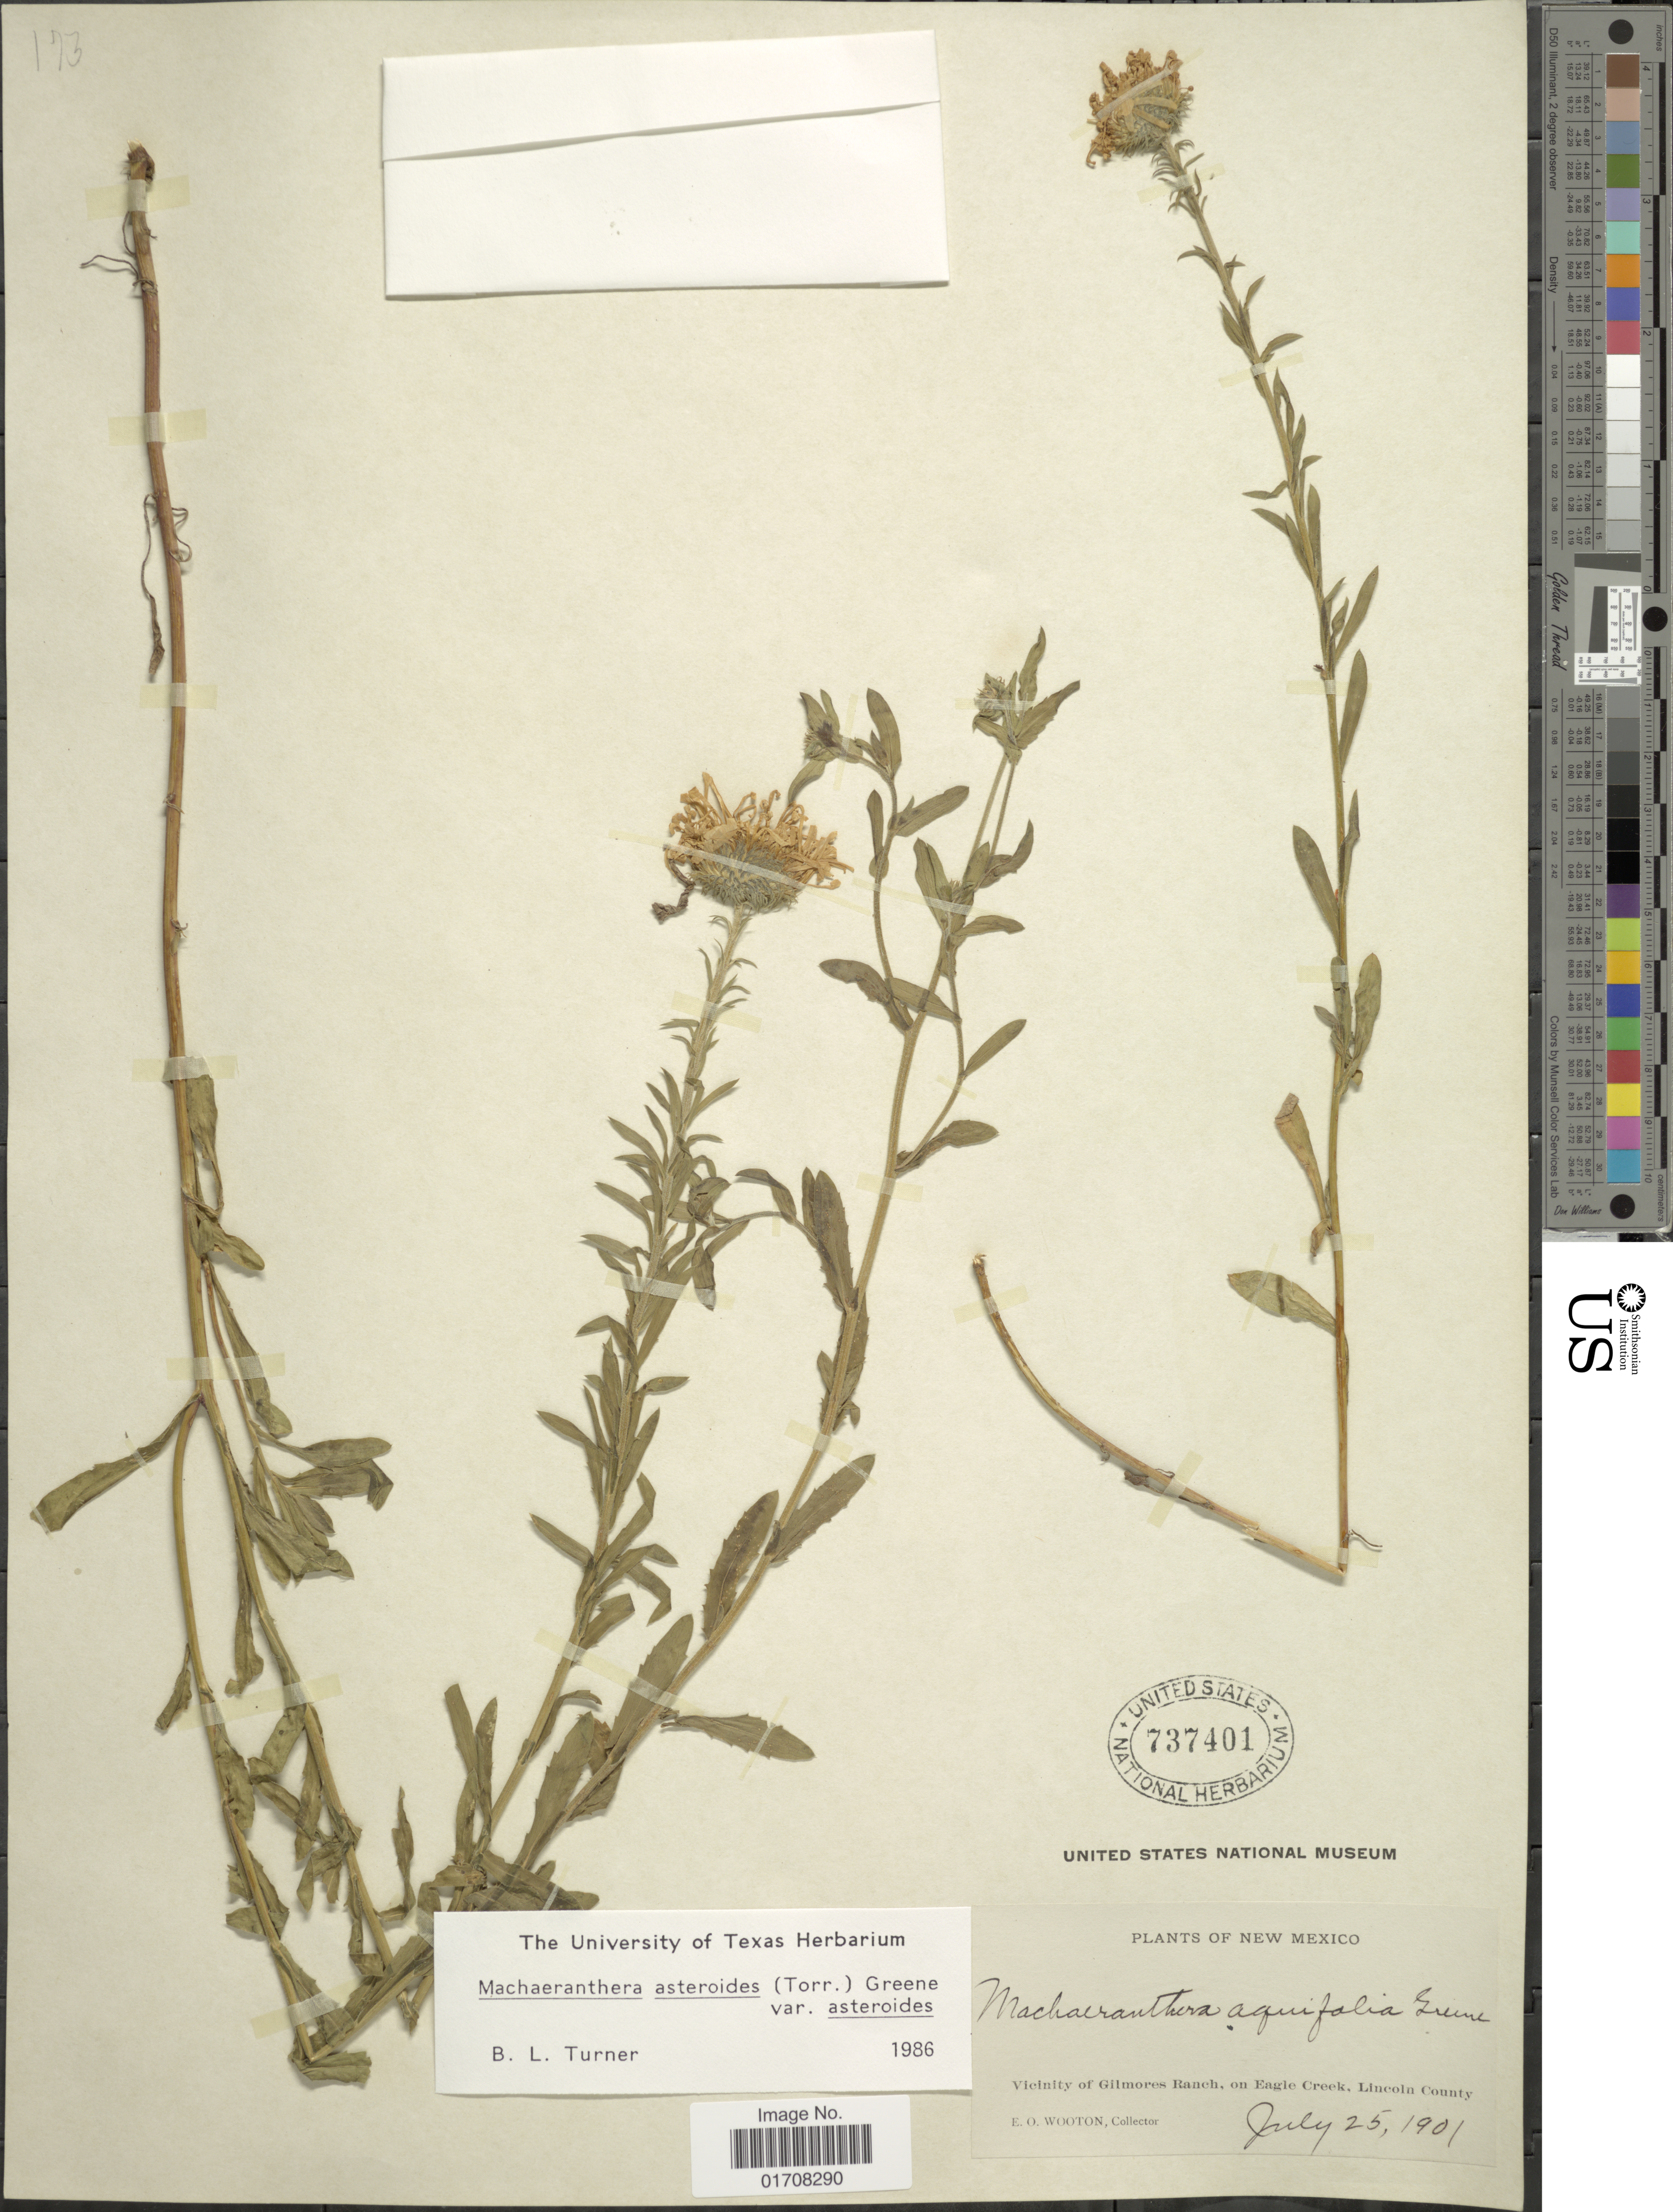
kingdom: Plantae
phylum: Tracheophyta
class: Magnoliopsida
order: Asterales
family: Asteraceae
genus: Machaeranthera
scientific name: Machaeranthera asteroides var. asteroides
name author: (Torr.) Greene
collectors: E. O. Wooton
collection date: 1901-07-25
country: United States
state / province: New Mexico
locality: Vicinity of Gilmores Ranch, on Eagle Creek, Lincoln County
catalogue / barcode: US 737401